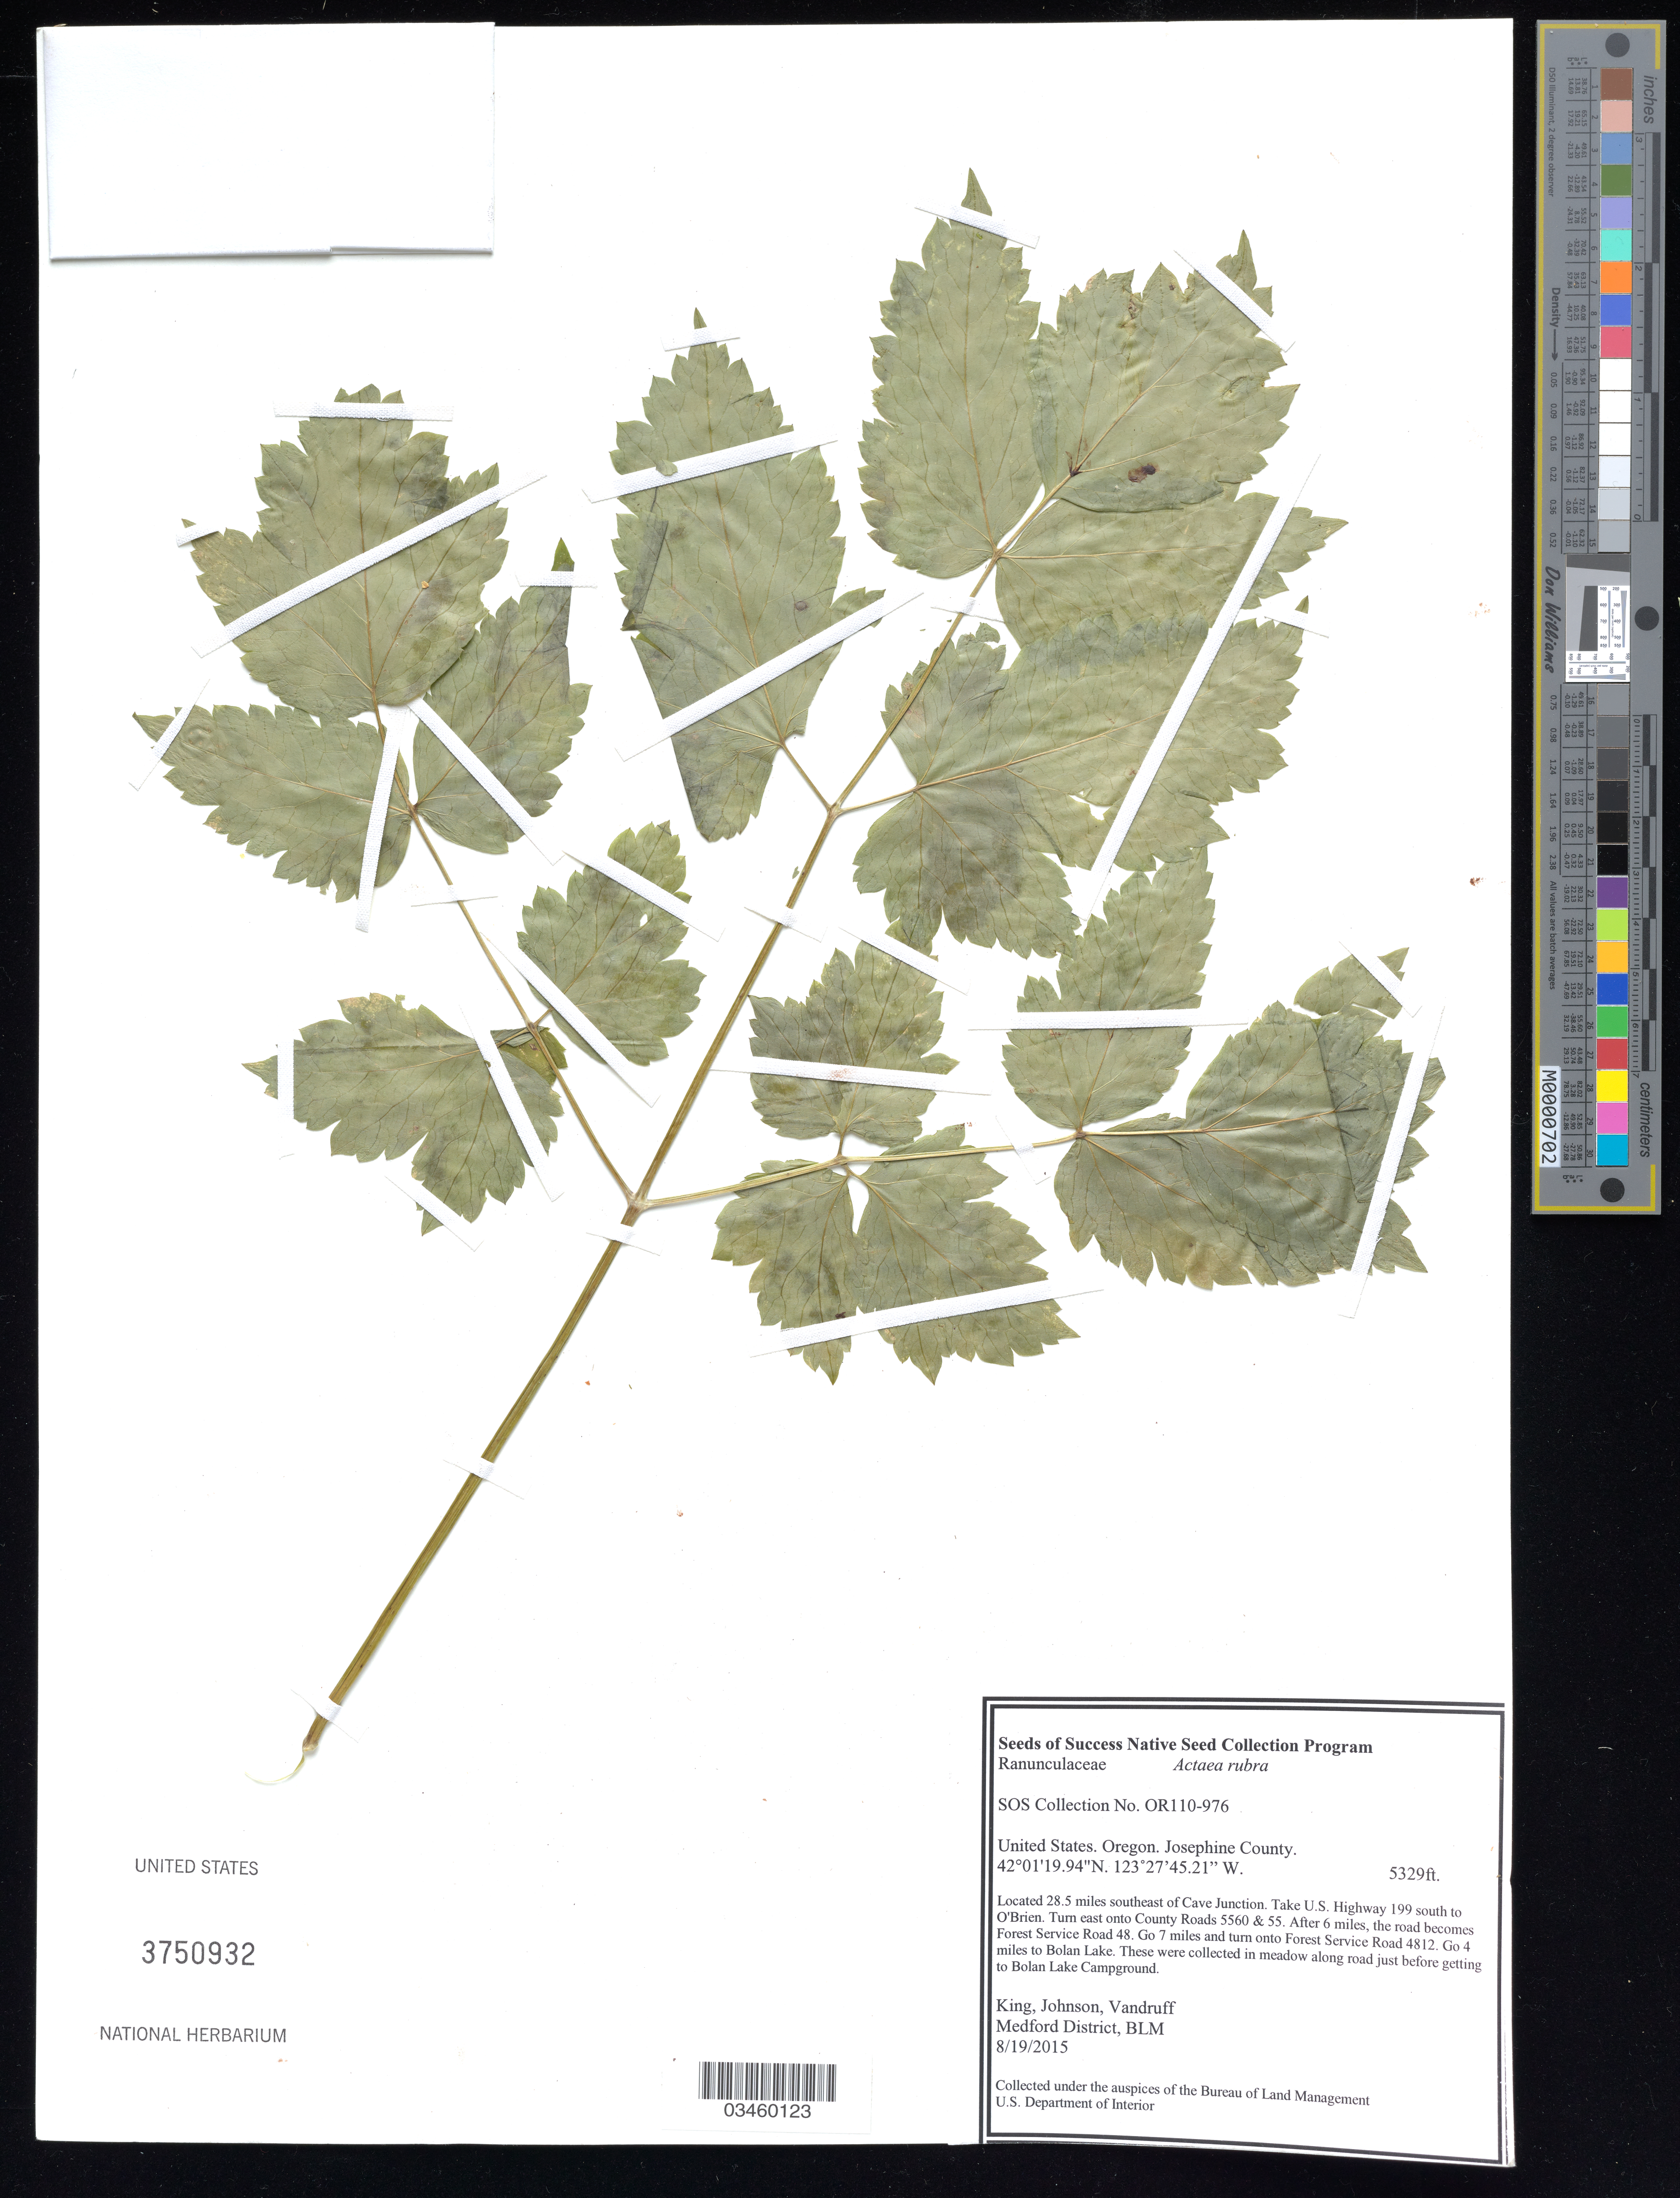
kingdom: Plantae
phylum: Tracheophyta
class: Magnoliopsida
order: Ranunculales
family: Ranunculaceae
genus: Actaea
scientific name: Actaea rubra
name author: (Aiton) Willd.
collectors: King, -- et al.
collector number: OR110-976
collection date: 2015-08-19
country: United States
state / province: Oregon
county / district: Josephine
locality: Meadow along road just before getting to Bolan Lake Campground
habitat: Meadow.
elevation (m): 1624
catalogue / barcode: US 3750932